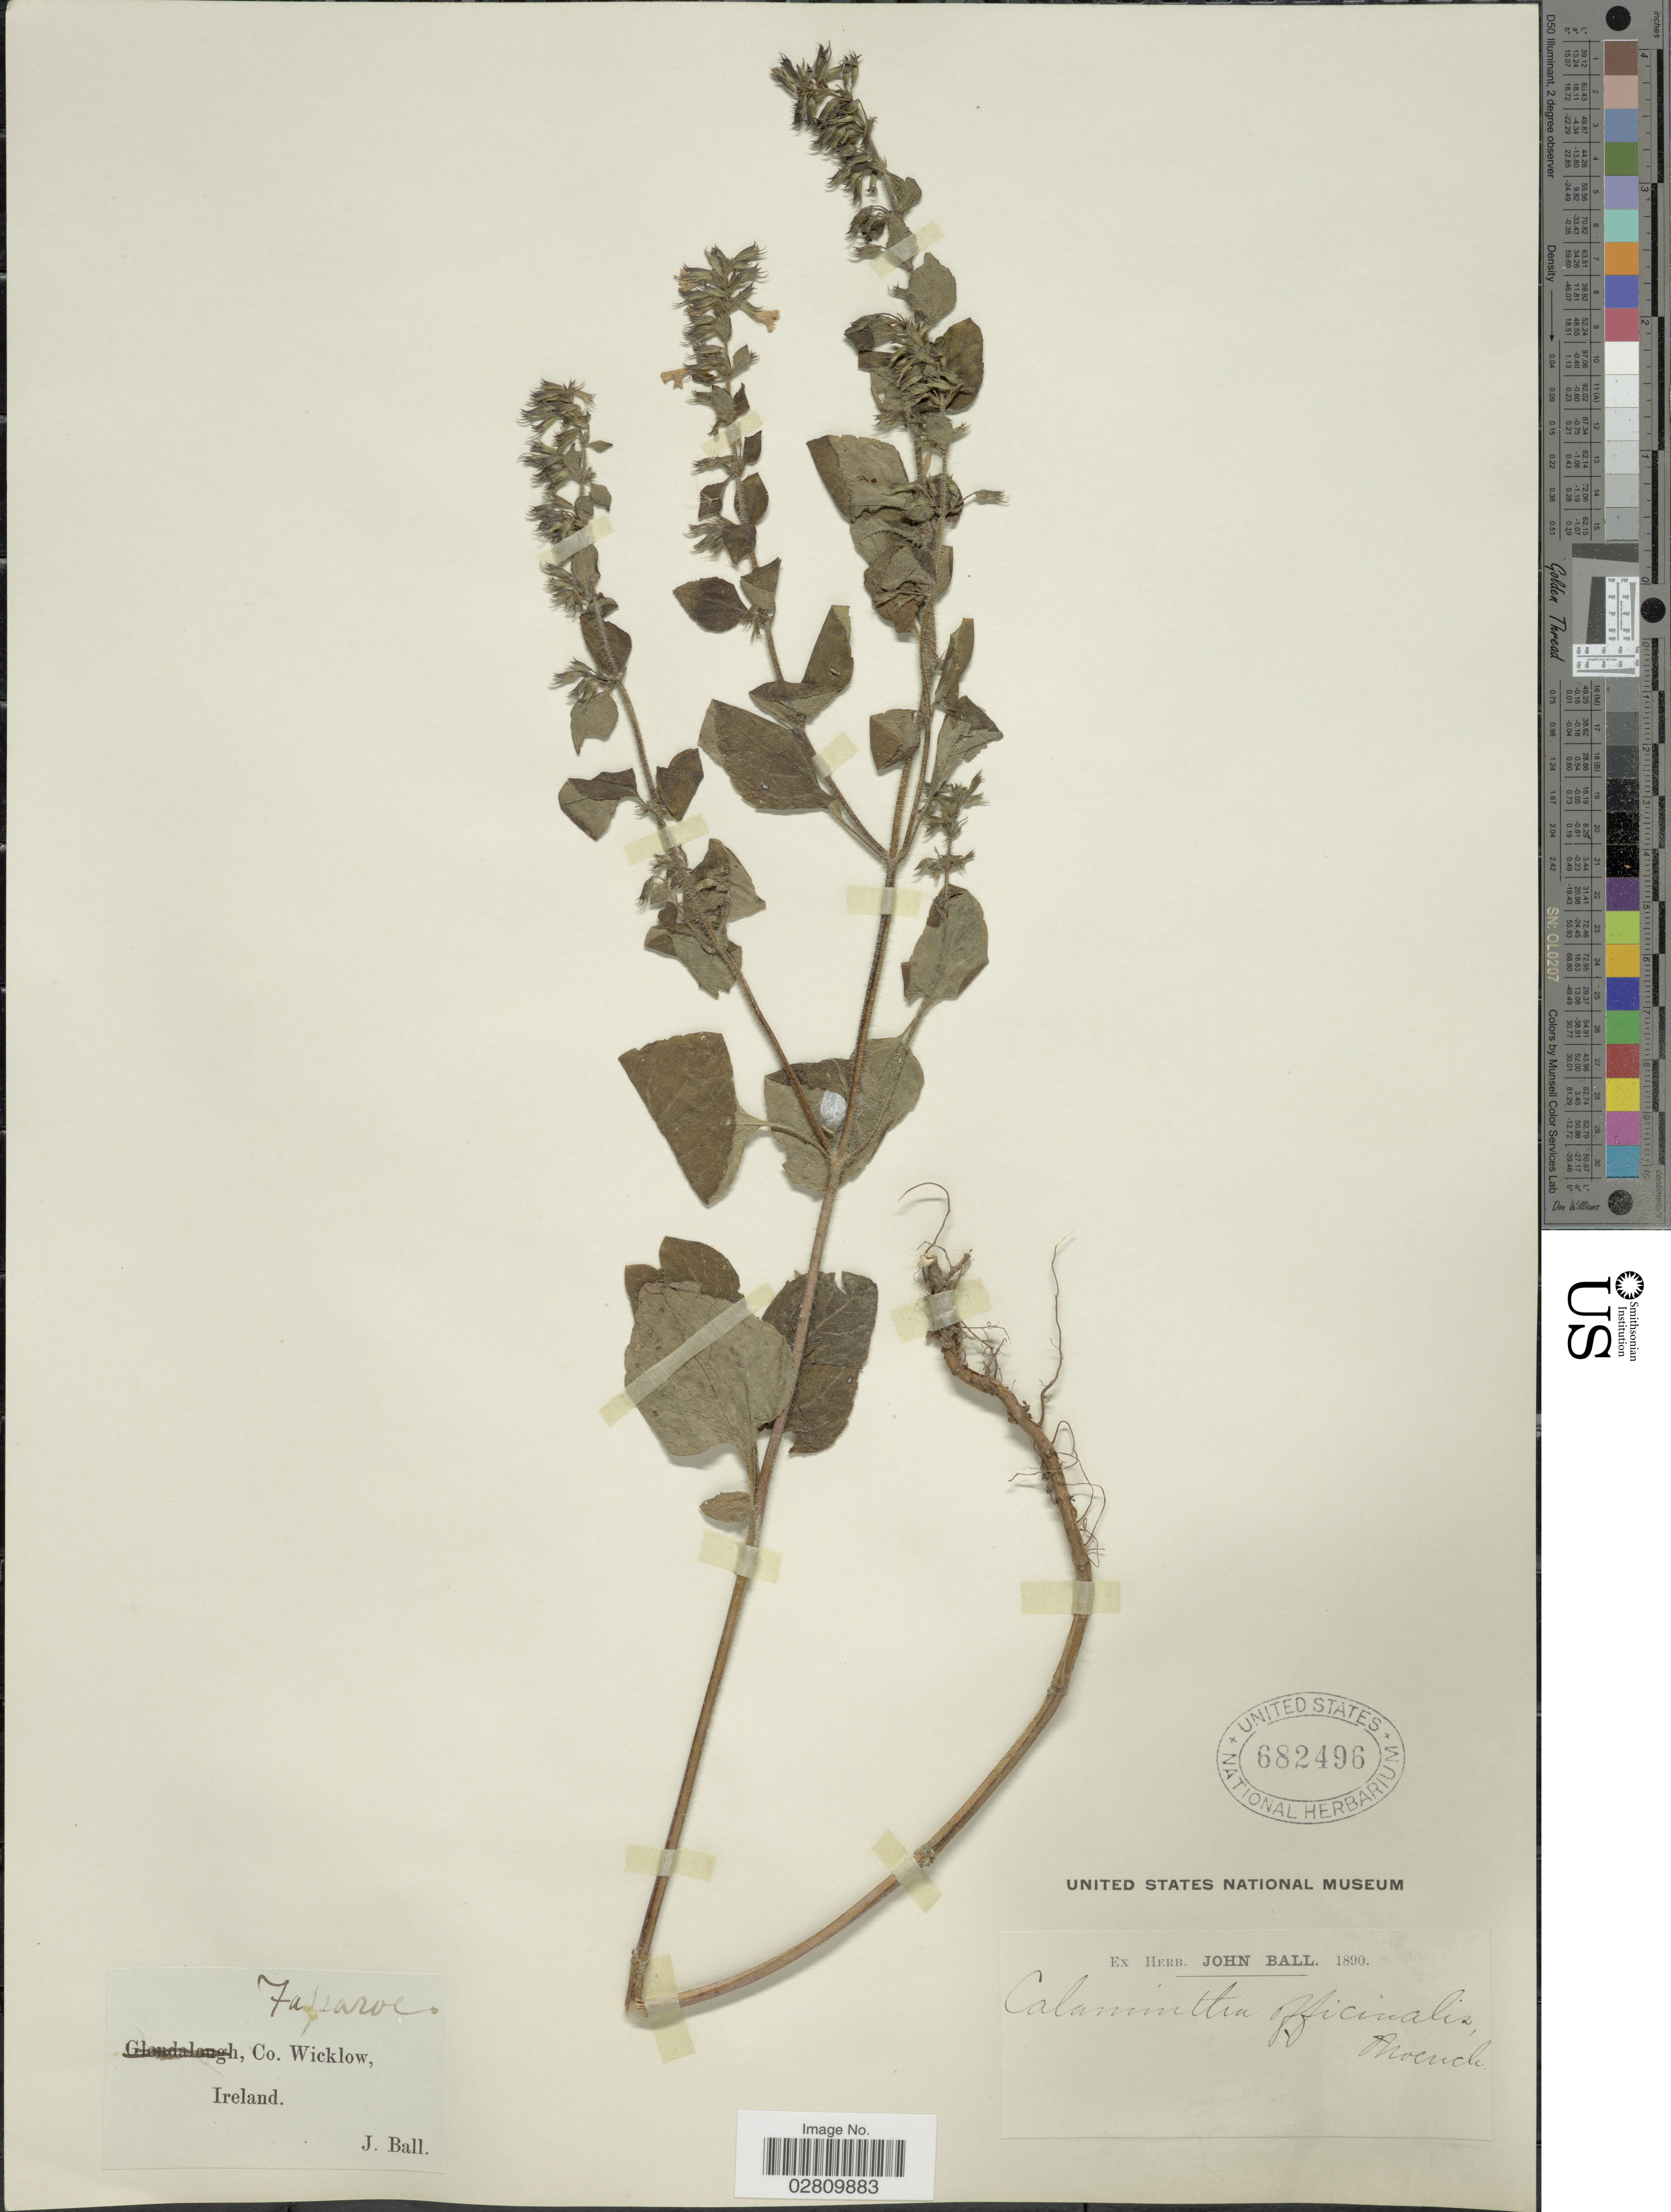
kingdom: Plantae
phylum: Tracheophyta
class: Magnoliopsida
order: Lamiales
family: Lamiaceae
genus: Calamintha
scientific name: Calamintha officinalis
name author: Moench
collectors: J. Ball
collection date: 1890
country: Ireland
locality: Fassaroe Co. Wicklow.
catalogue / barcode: US 682496